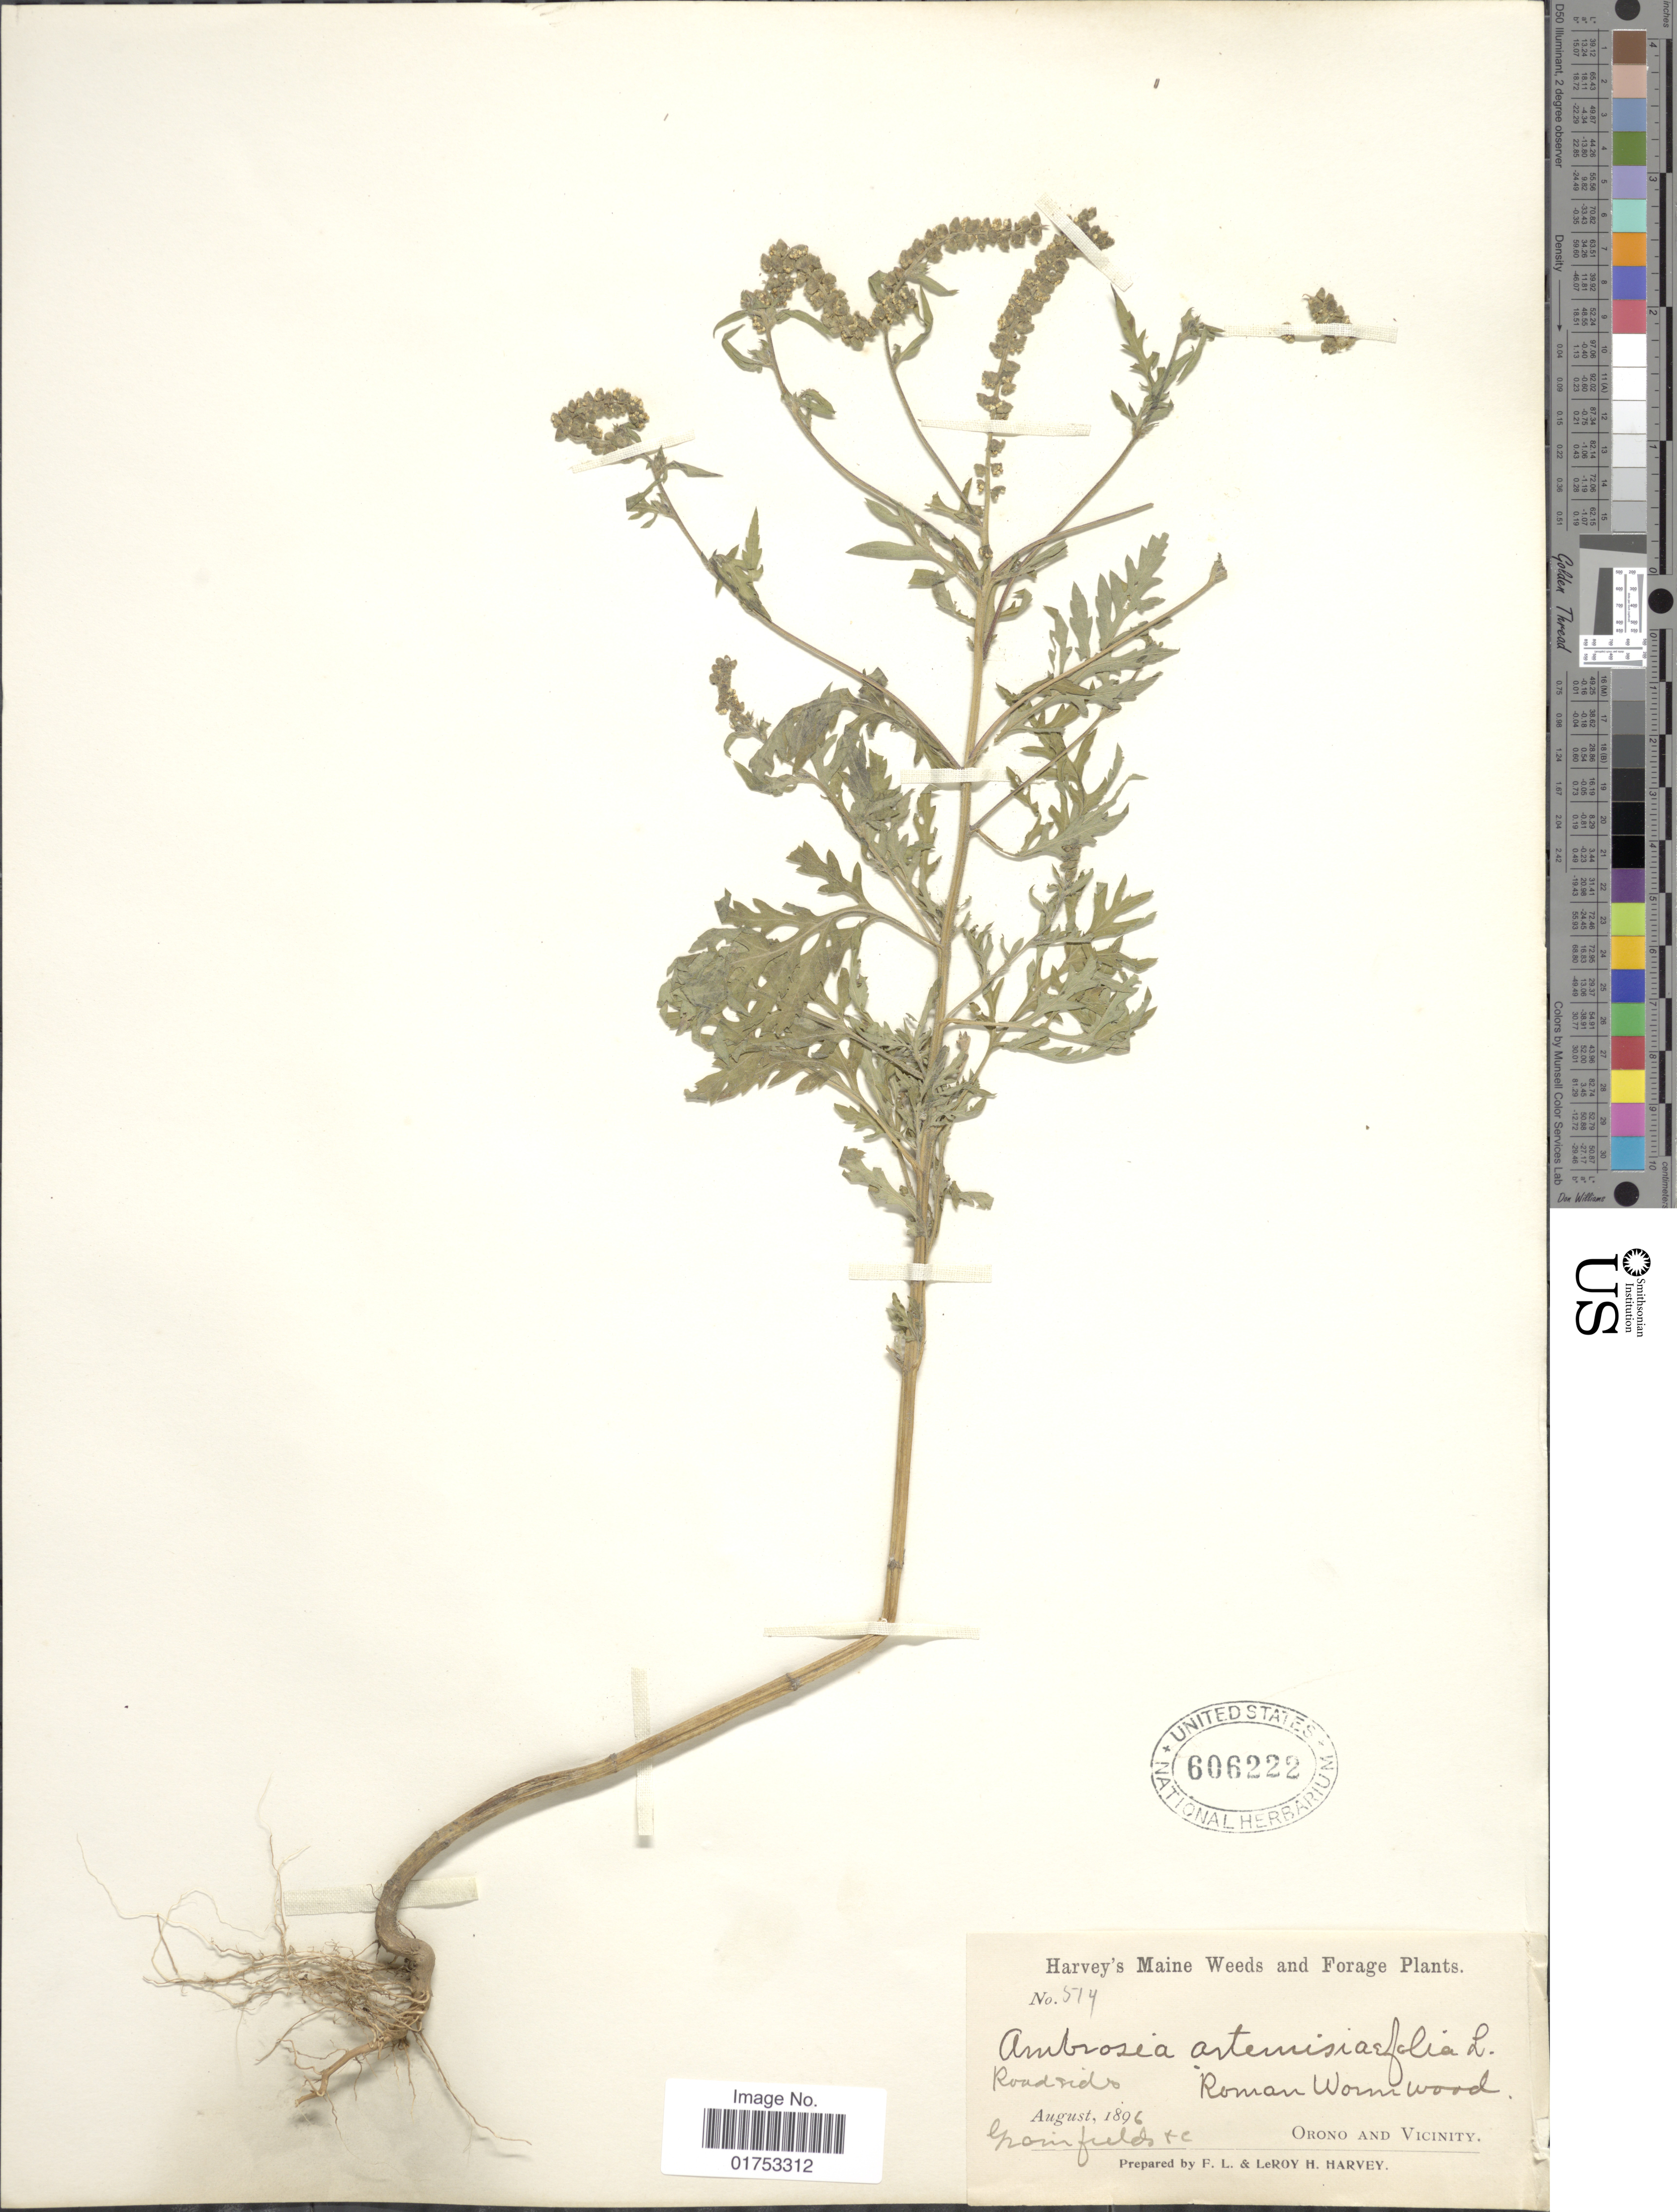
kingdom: Plantae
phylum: Tracheophyta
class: Magnoliopsida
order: Asterales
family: Asteraceae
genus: Ambrosia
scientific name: Ambrosia artemisiifolia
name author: L.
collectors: F. L. Harvey & L. H. Harvey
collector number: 514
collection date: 1896-08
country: United States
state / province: Maine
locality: Roman Wormwood, Orono and Vicinity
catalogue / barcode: US 606222